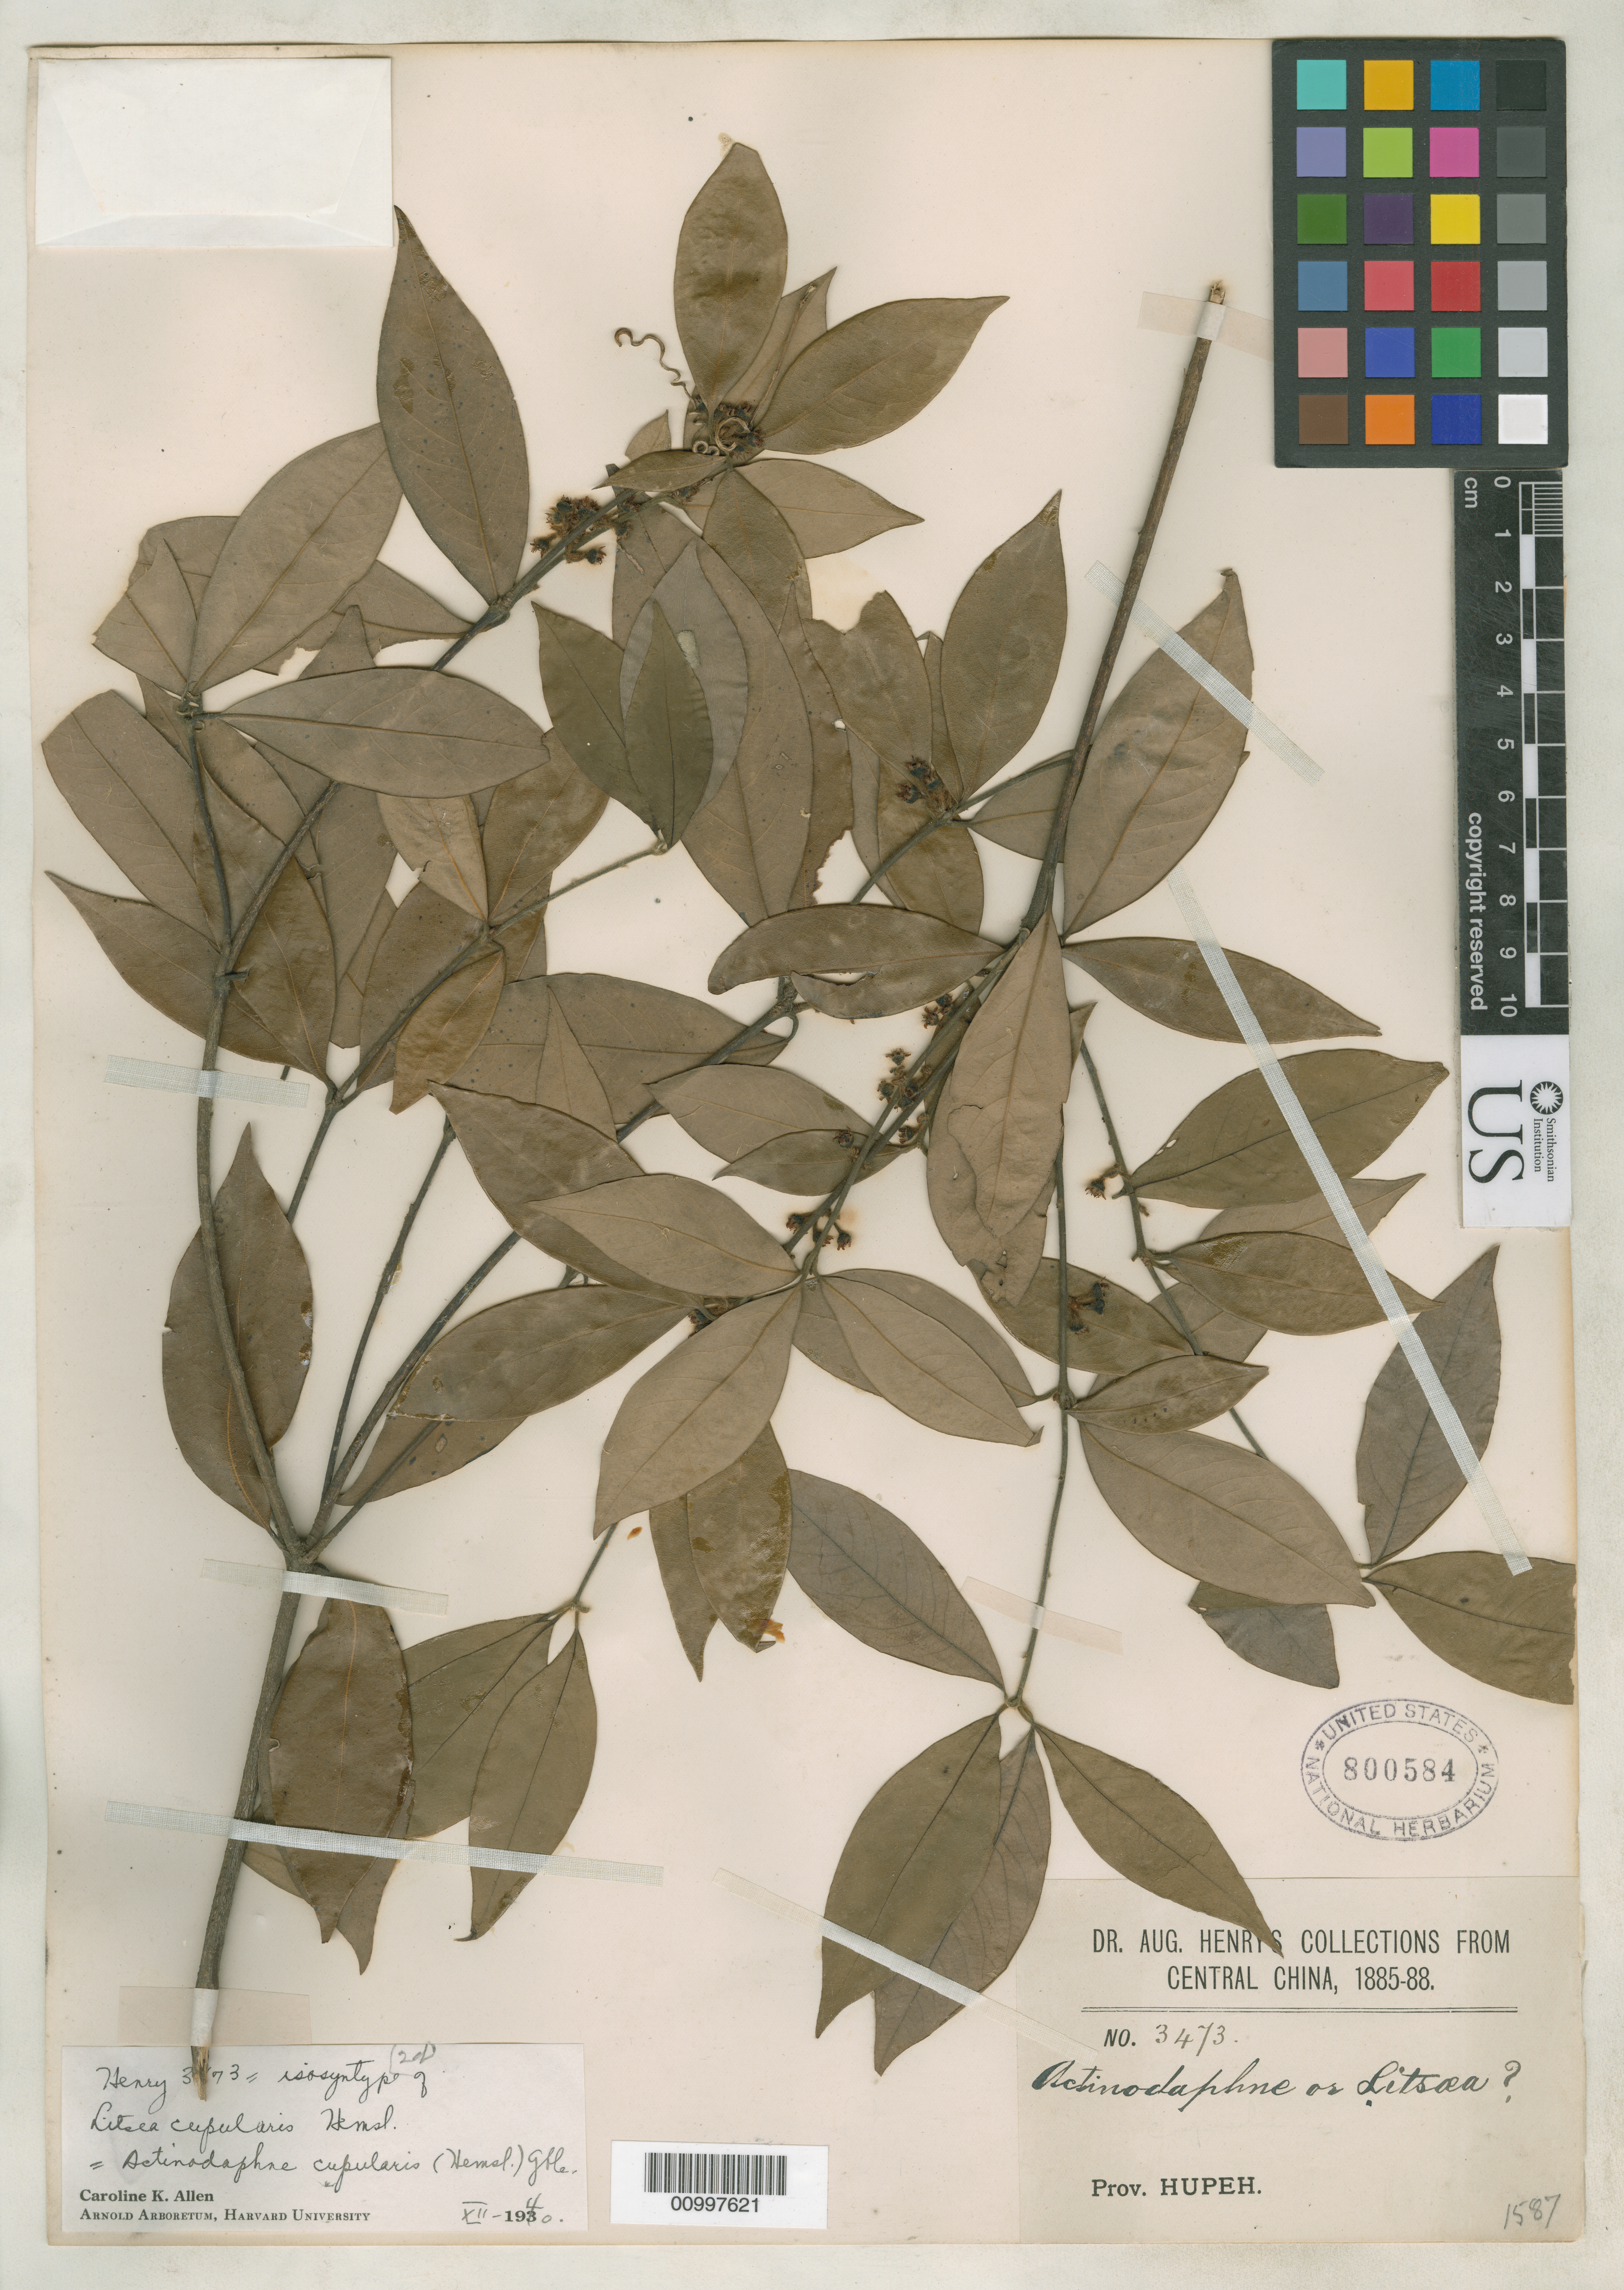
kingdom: Plantae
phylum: Tracheophyta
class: Magnoliopsida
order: Laurales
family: Lauraceae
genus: Litsea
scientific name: Litsea cupularis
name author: Hemsl.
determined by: Allen, C. K.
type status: Isosyntype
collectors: A. Henry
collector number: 3473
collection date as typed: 1885 to -- --- 1888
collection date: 1885/1888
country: China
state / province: Hubei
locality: Prov. Hupeh.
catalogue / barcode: US 800584